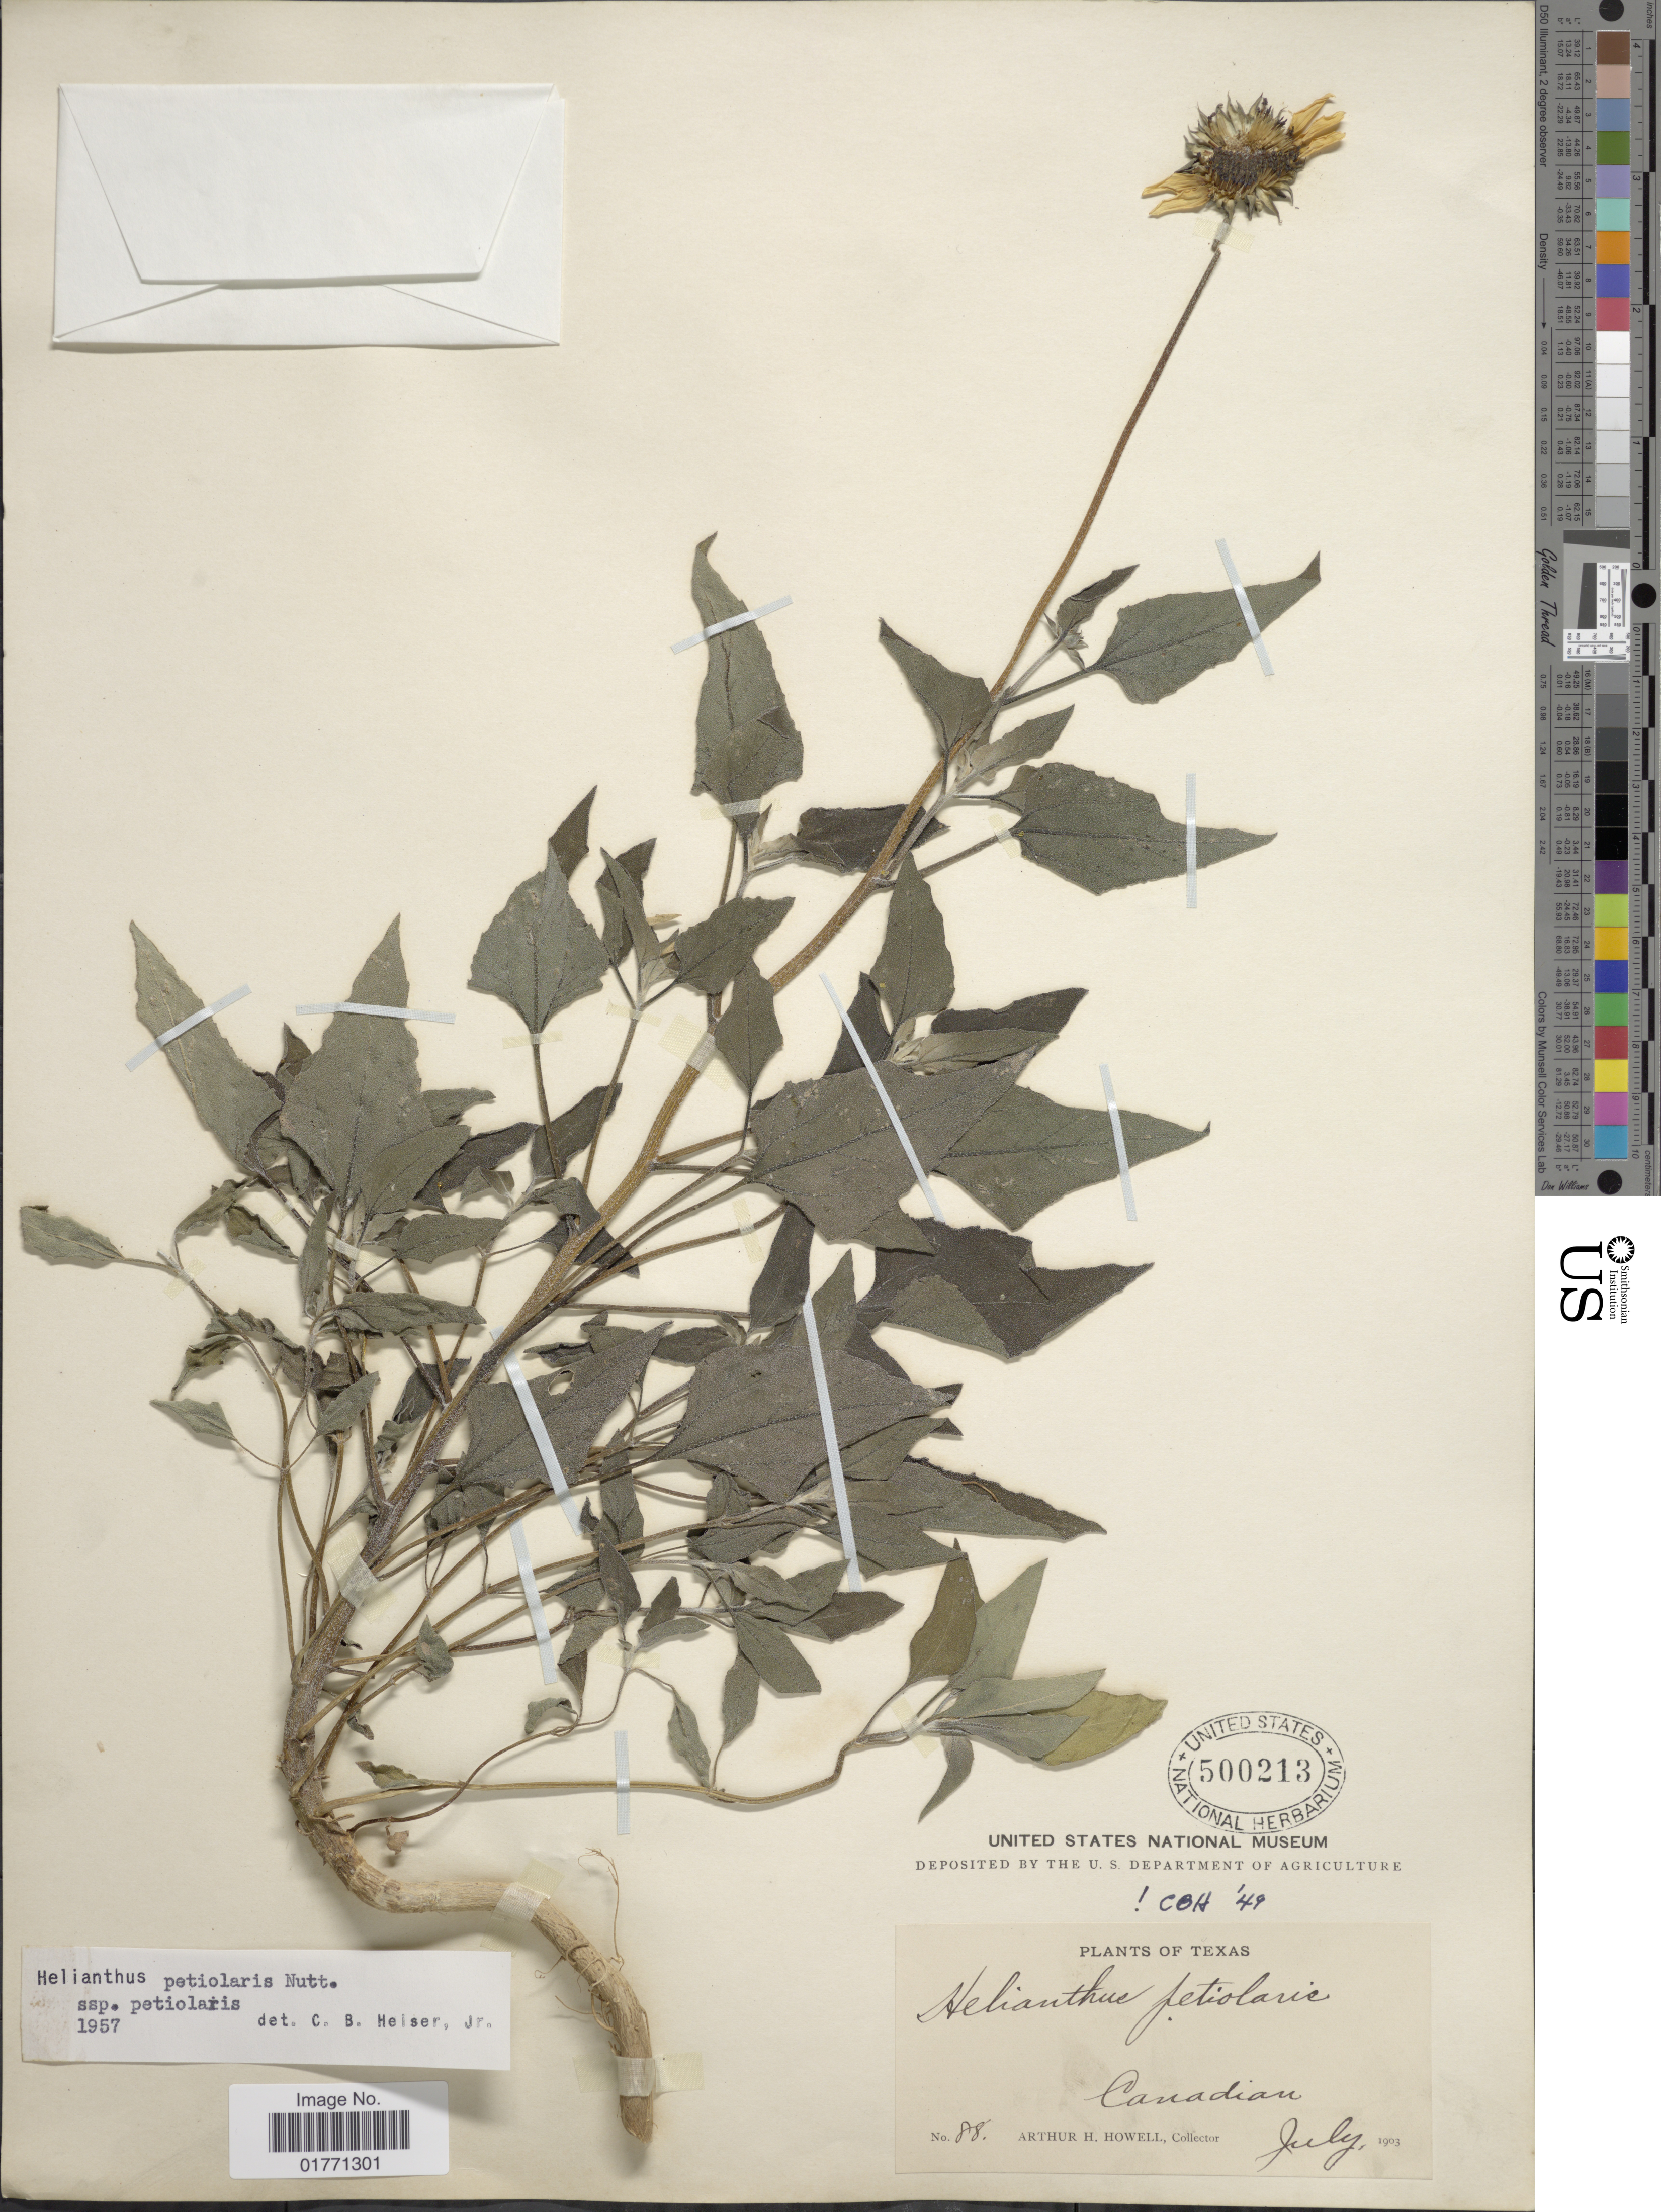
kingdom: Plantae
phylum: Tracheophyta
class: Magnoliopsida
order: Asterales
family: Asteraceae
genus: Helianthus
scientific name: Helianthus petiolaris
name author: Nutt.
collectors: A. Howell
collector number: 88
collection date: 1903-07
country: United States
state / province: Texas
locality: Canadian.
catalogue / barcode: US 500213